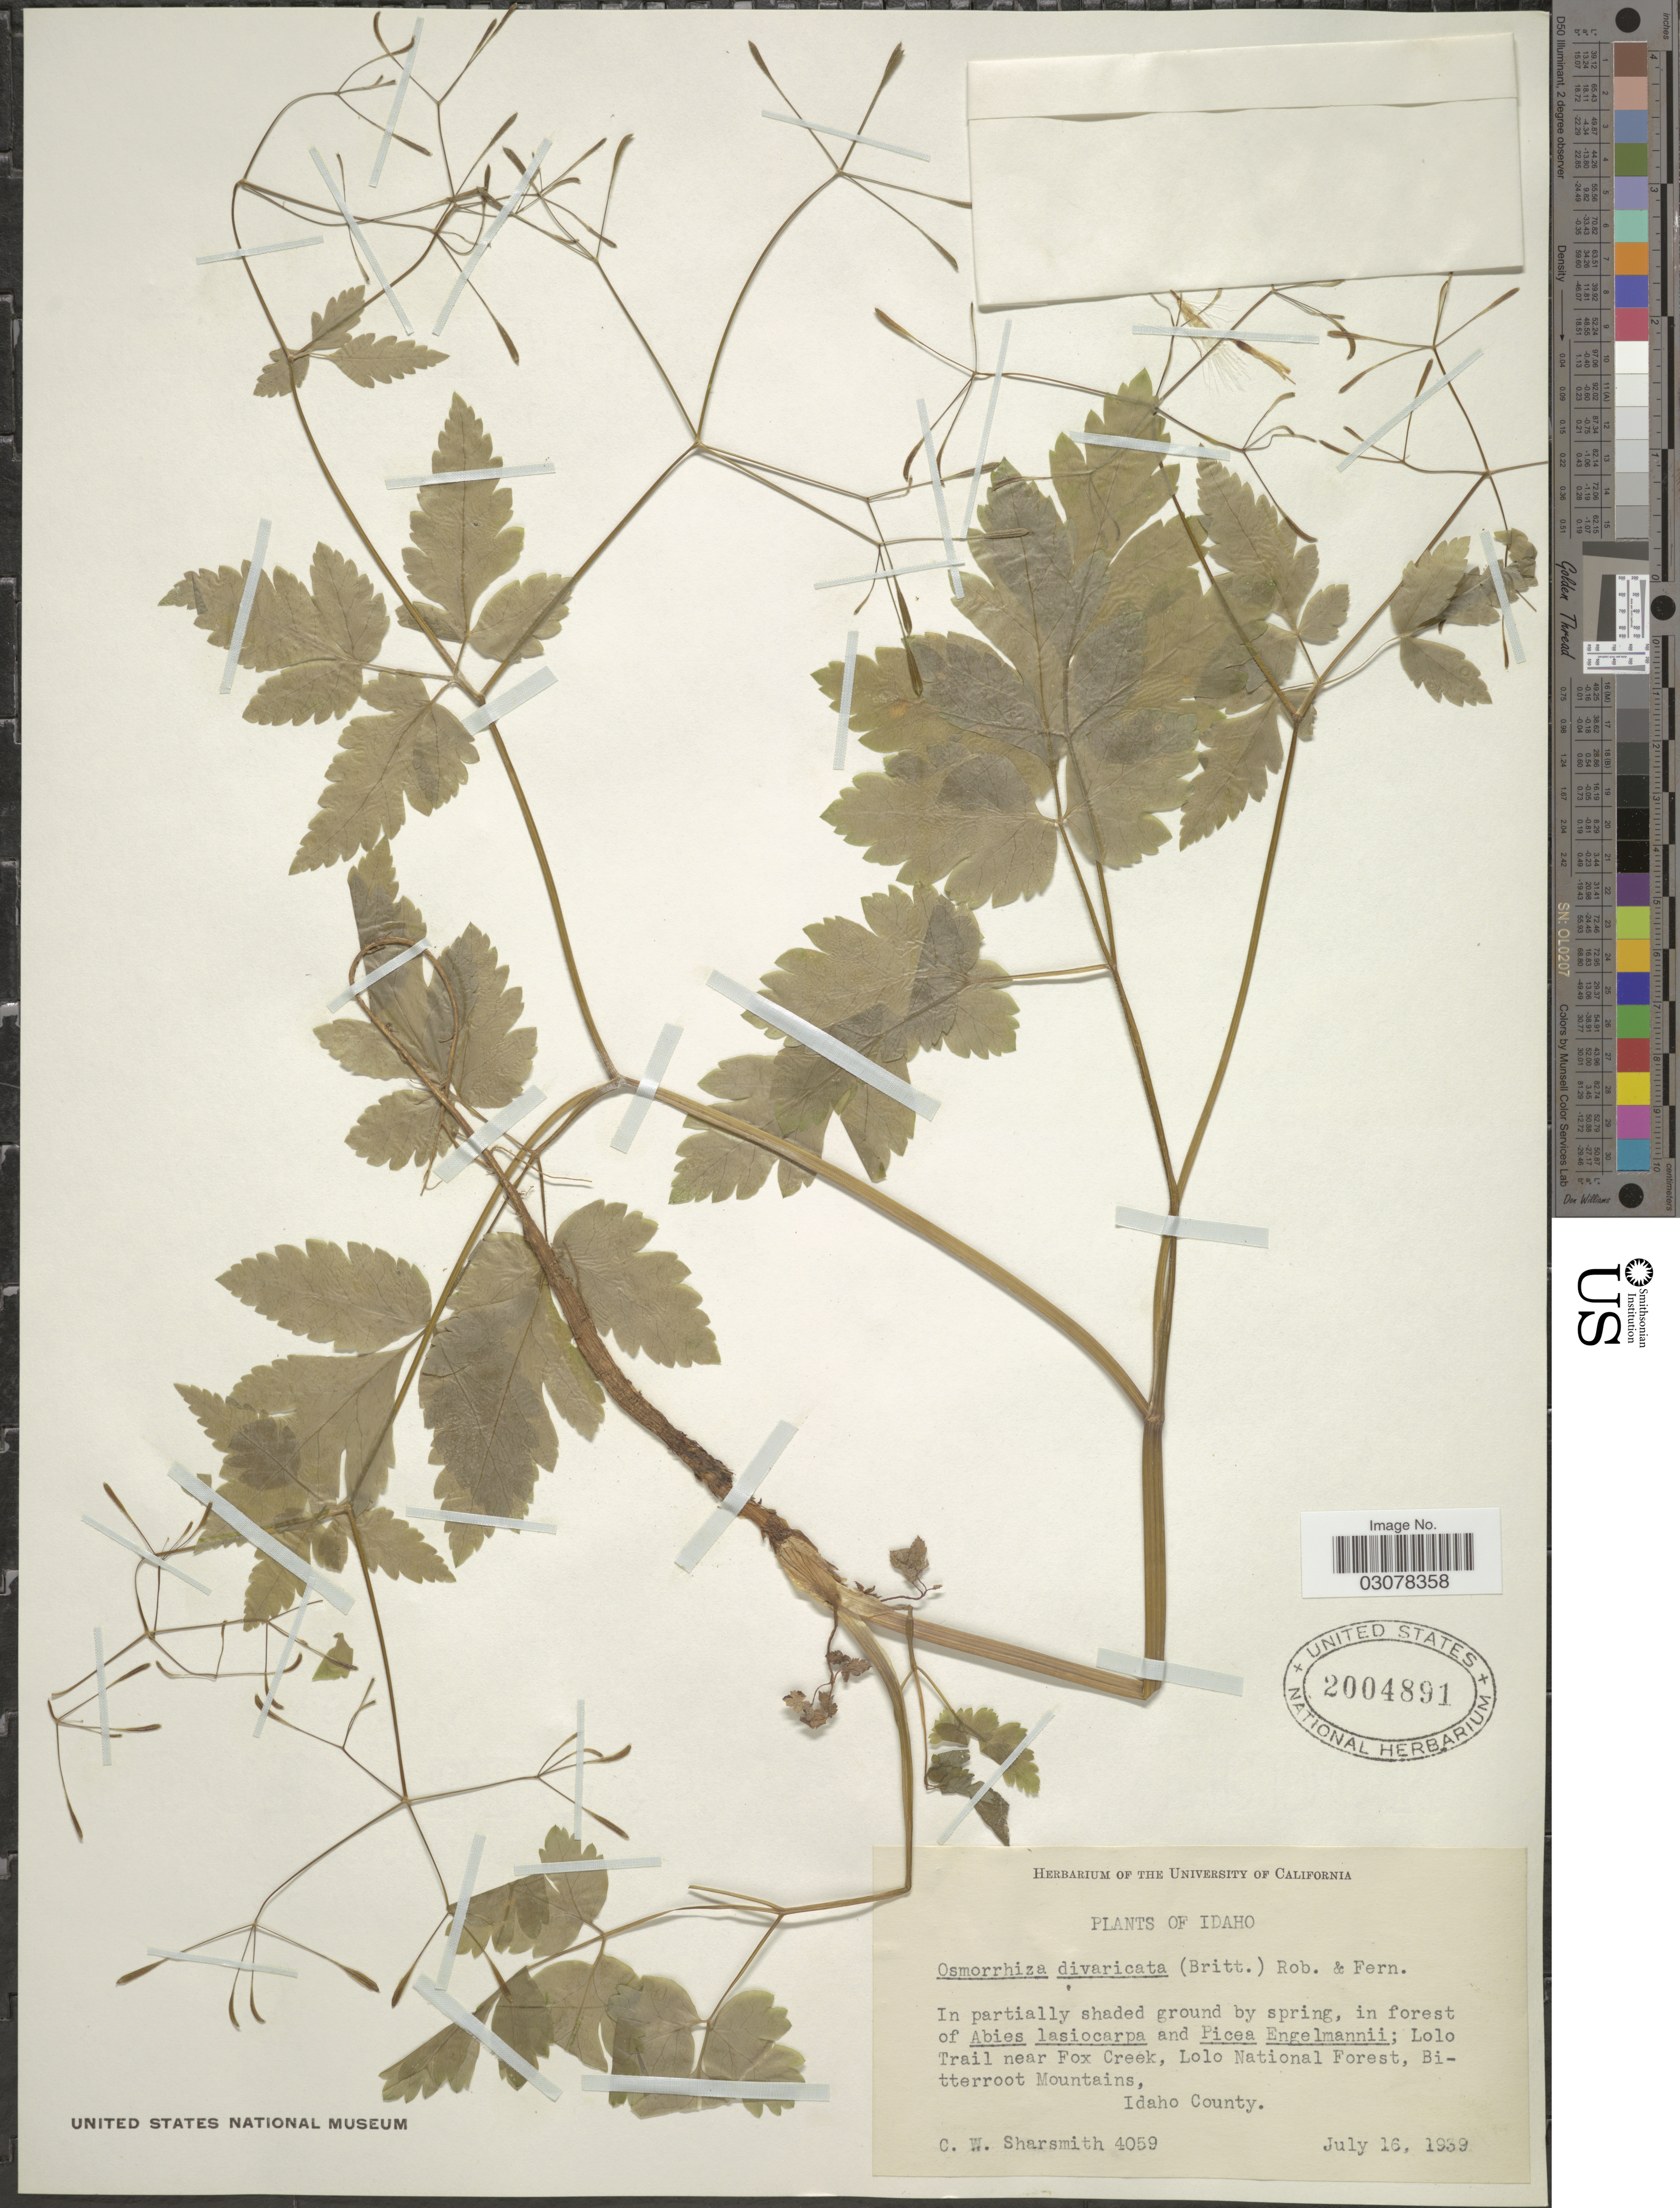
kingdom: Plantae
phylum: Tracheophyta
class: Magnoliopsida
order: Apiales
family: Apiaceae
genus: Osmorhiza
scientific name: Osmorhiza chilensis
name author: Hook. & Arn.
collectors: C. Sharsmith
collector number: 4059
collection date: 1939-07-16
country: United States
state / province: Idaho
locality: Lolo Trail near Fox Creek, Lolo National Forest, Bitterroot Mountains, Idaho County.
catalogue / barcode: US 2004891